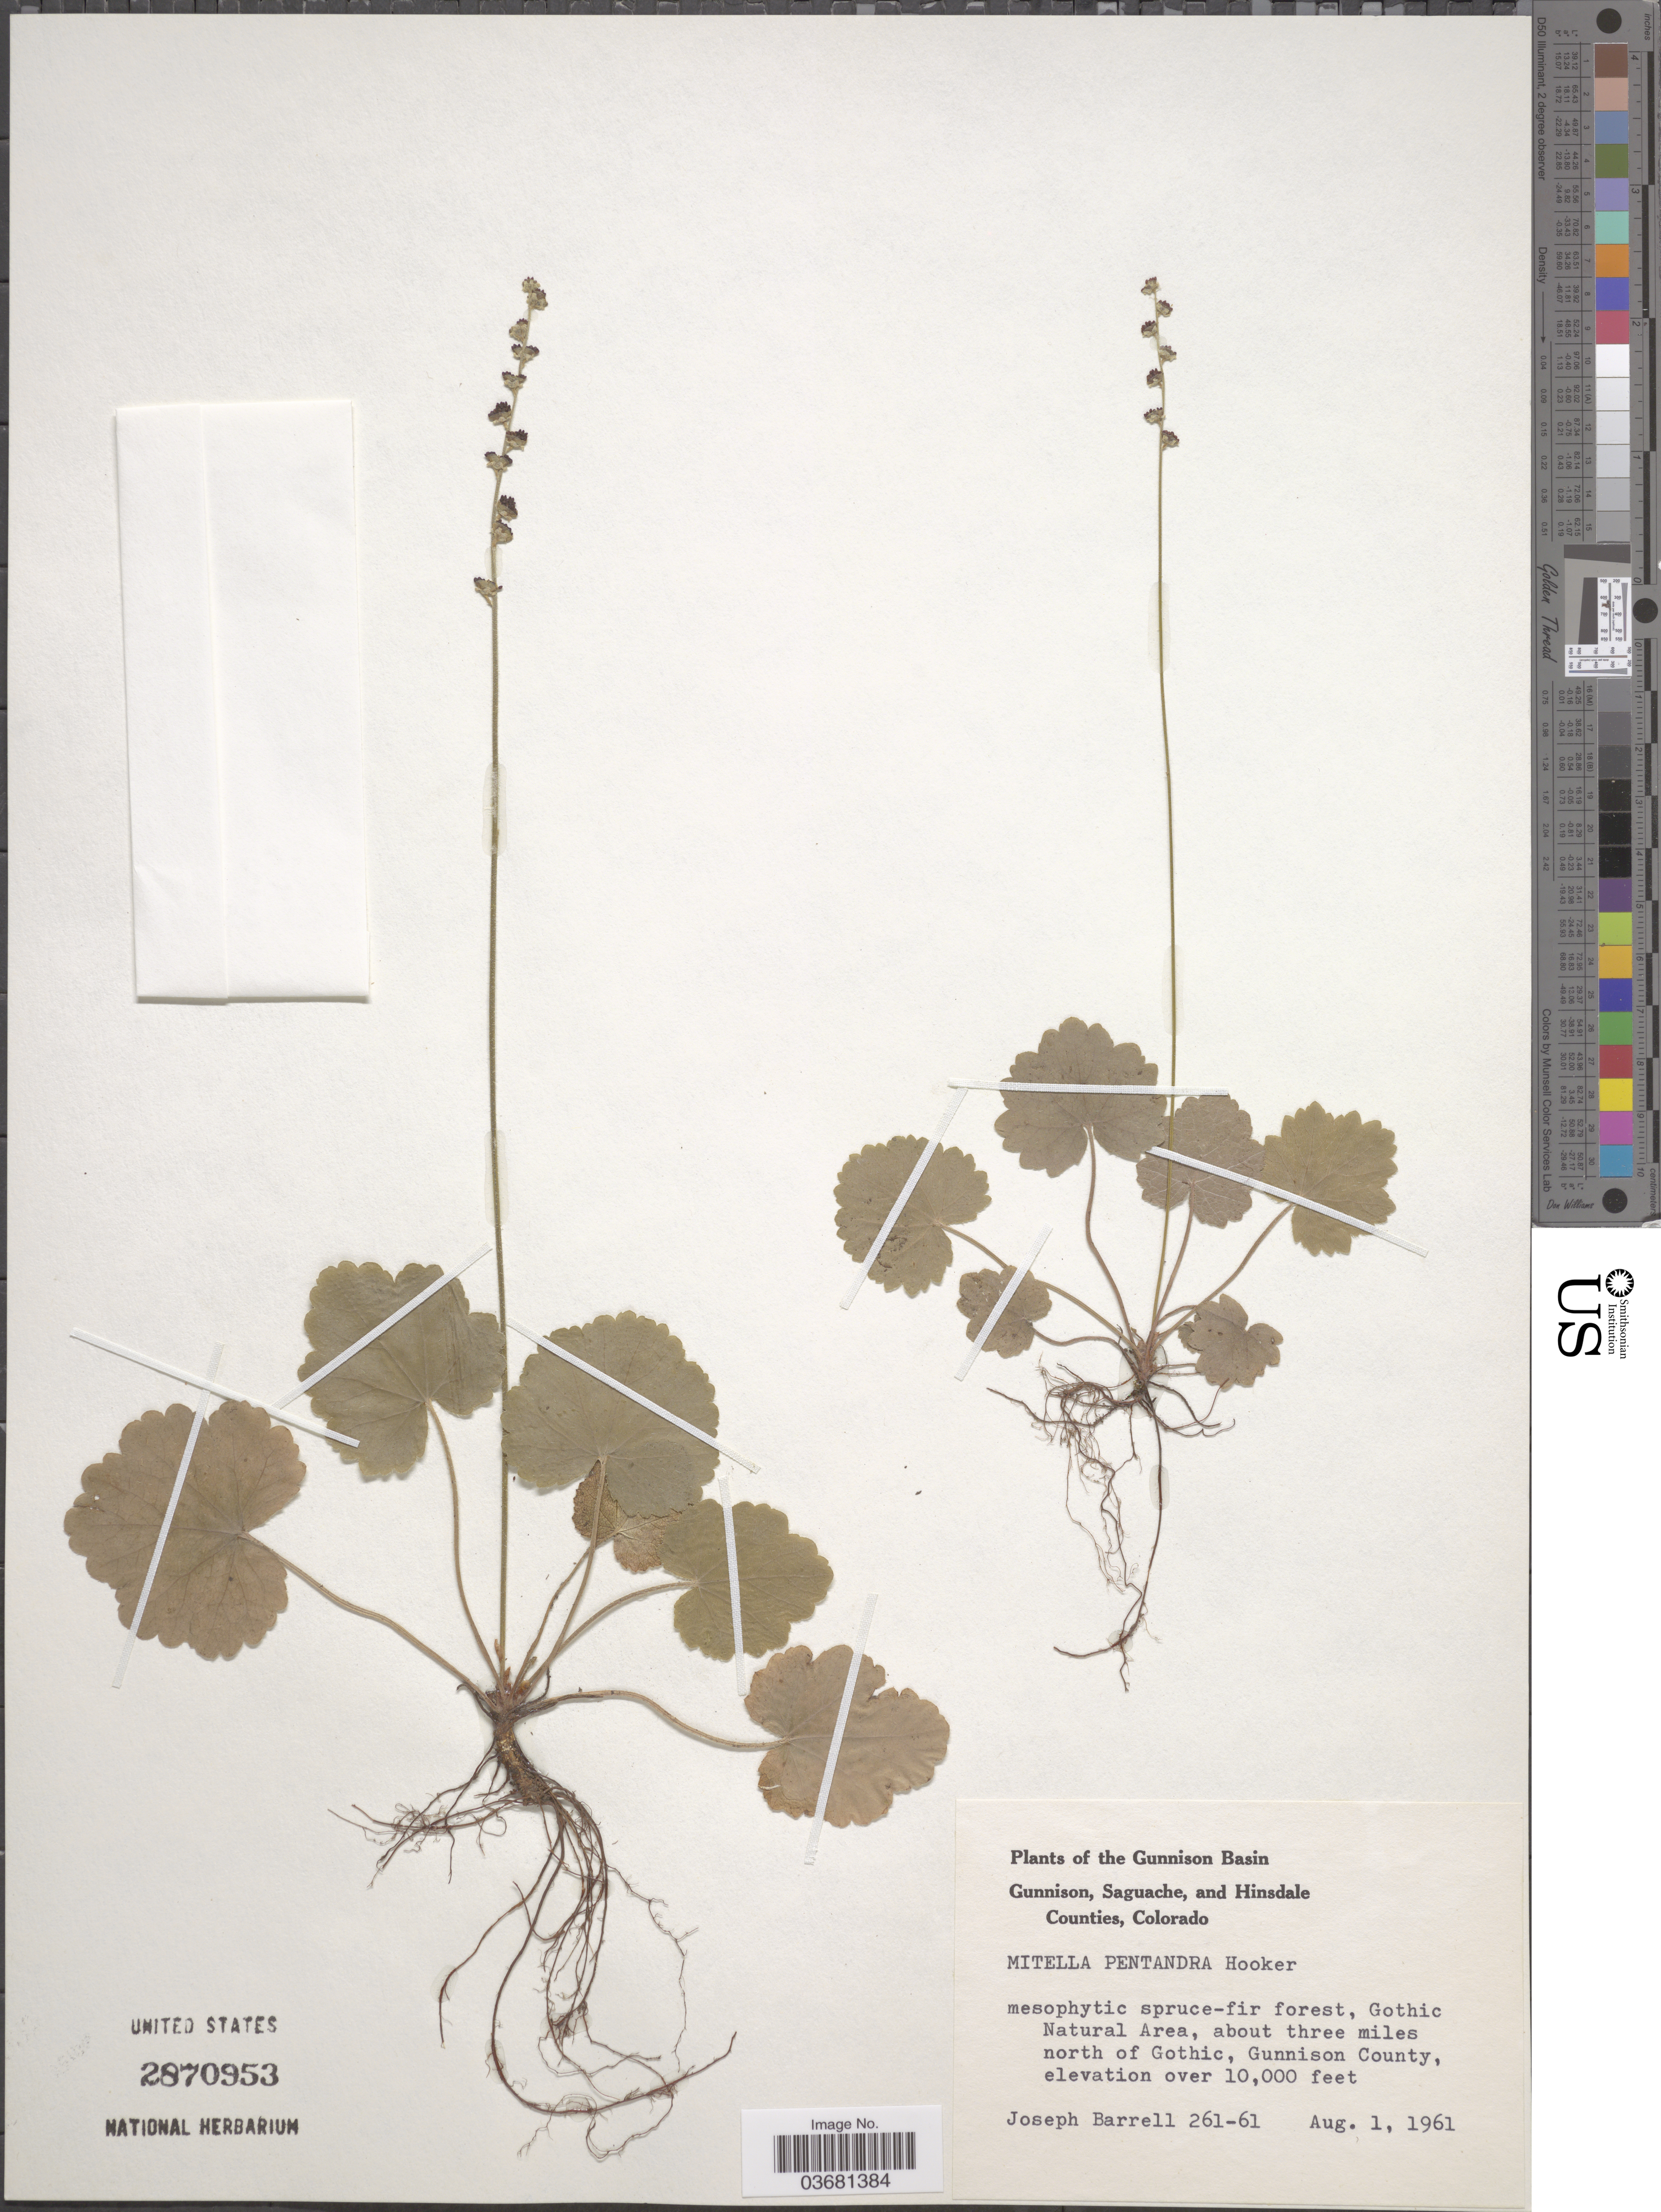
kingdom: Plantae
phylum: Tracheophyta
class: Magnoliopsida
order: Saxifragales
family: Saxifragaceae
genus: Mitella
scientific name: Mitella pentandra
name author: Hook.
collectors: J. Barrell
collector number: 261-61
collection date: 1961-08-01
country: United States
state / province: Colorado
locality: The Gunnison Basin. Gothic Natural Area, about three miles north of Gothic, Gunnison County.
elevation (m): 3048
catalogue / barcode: US 2870953